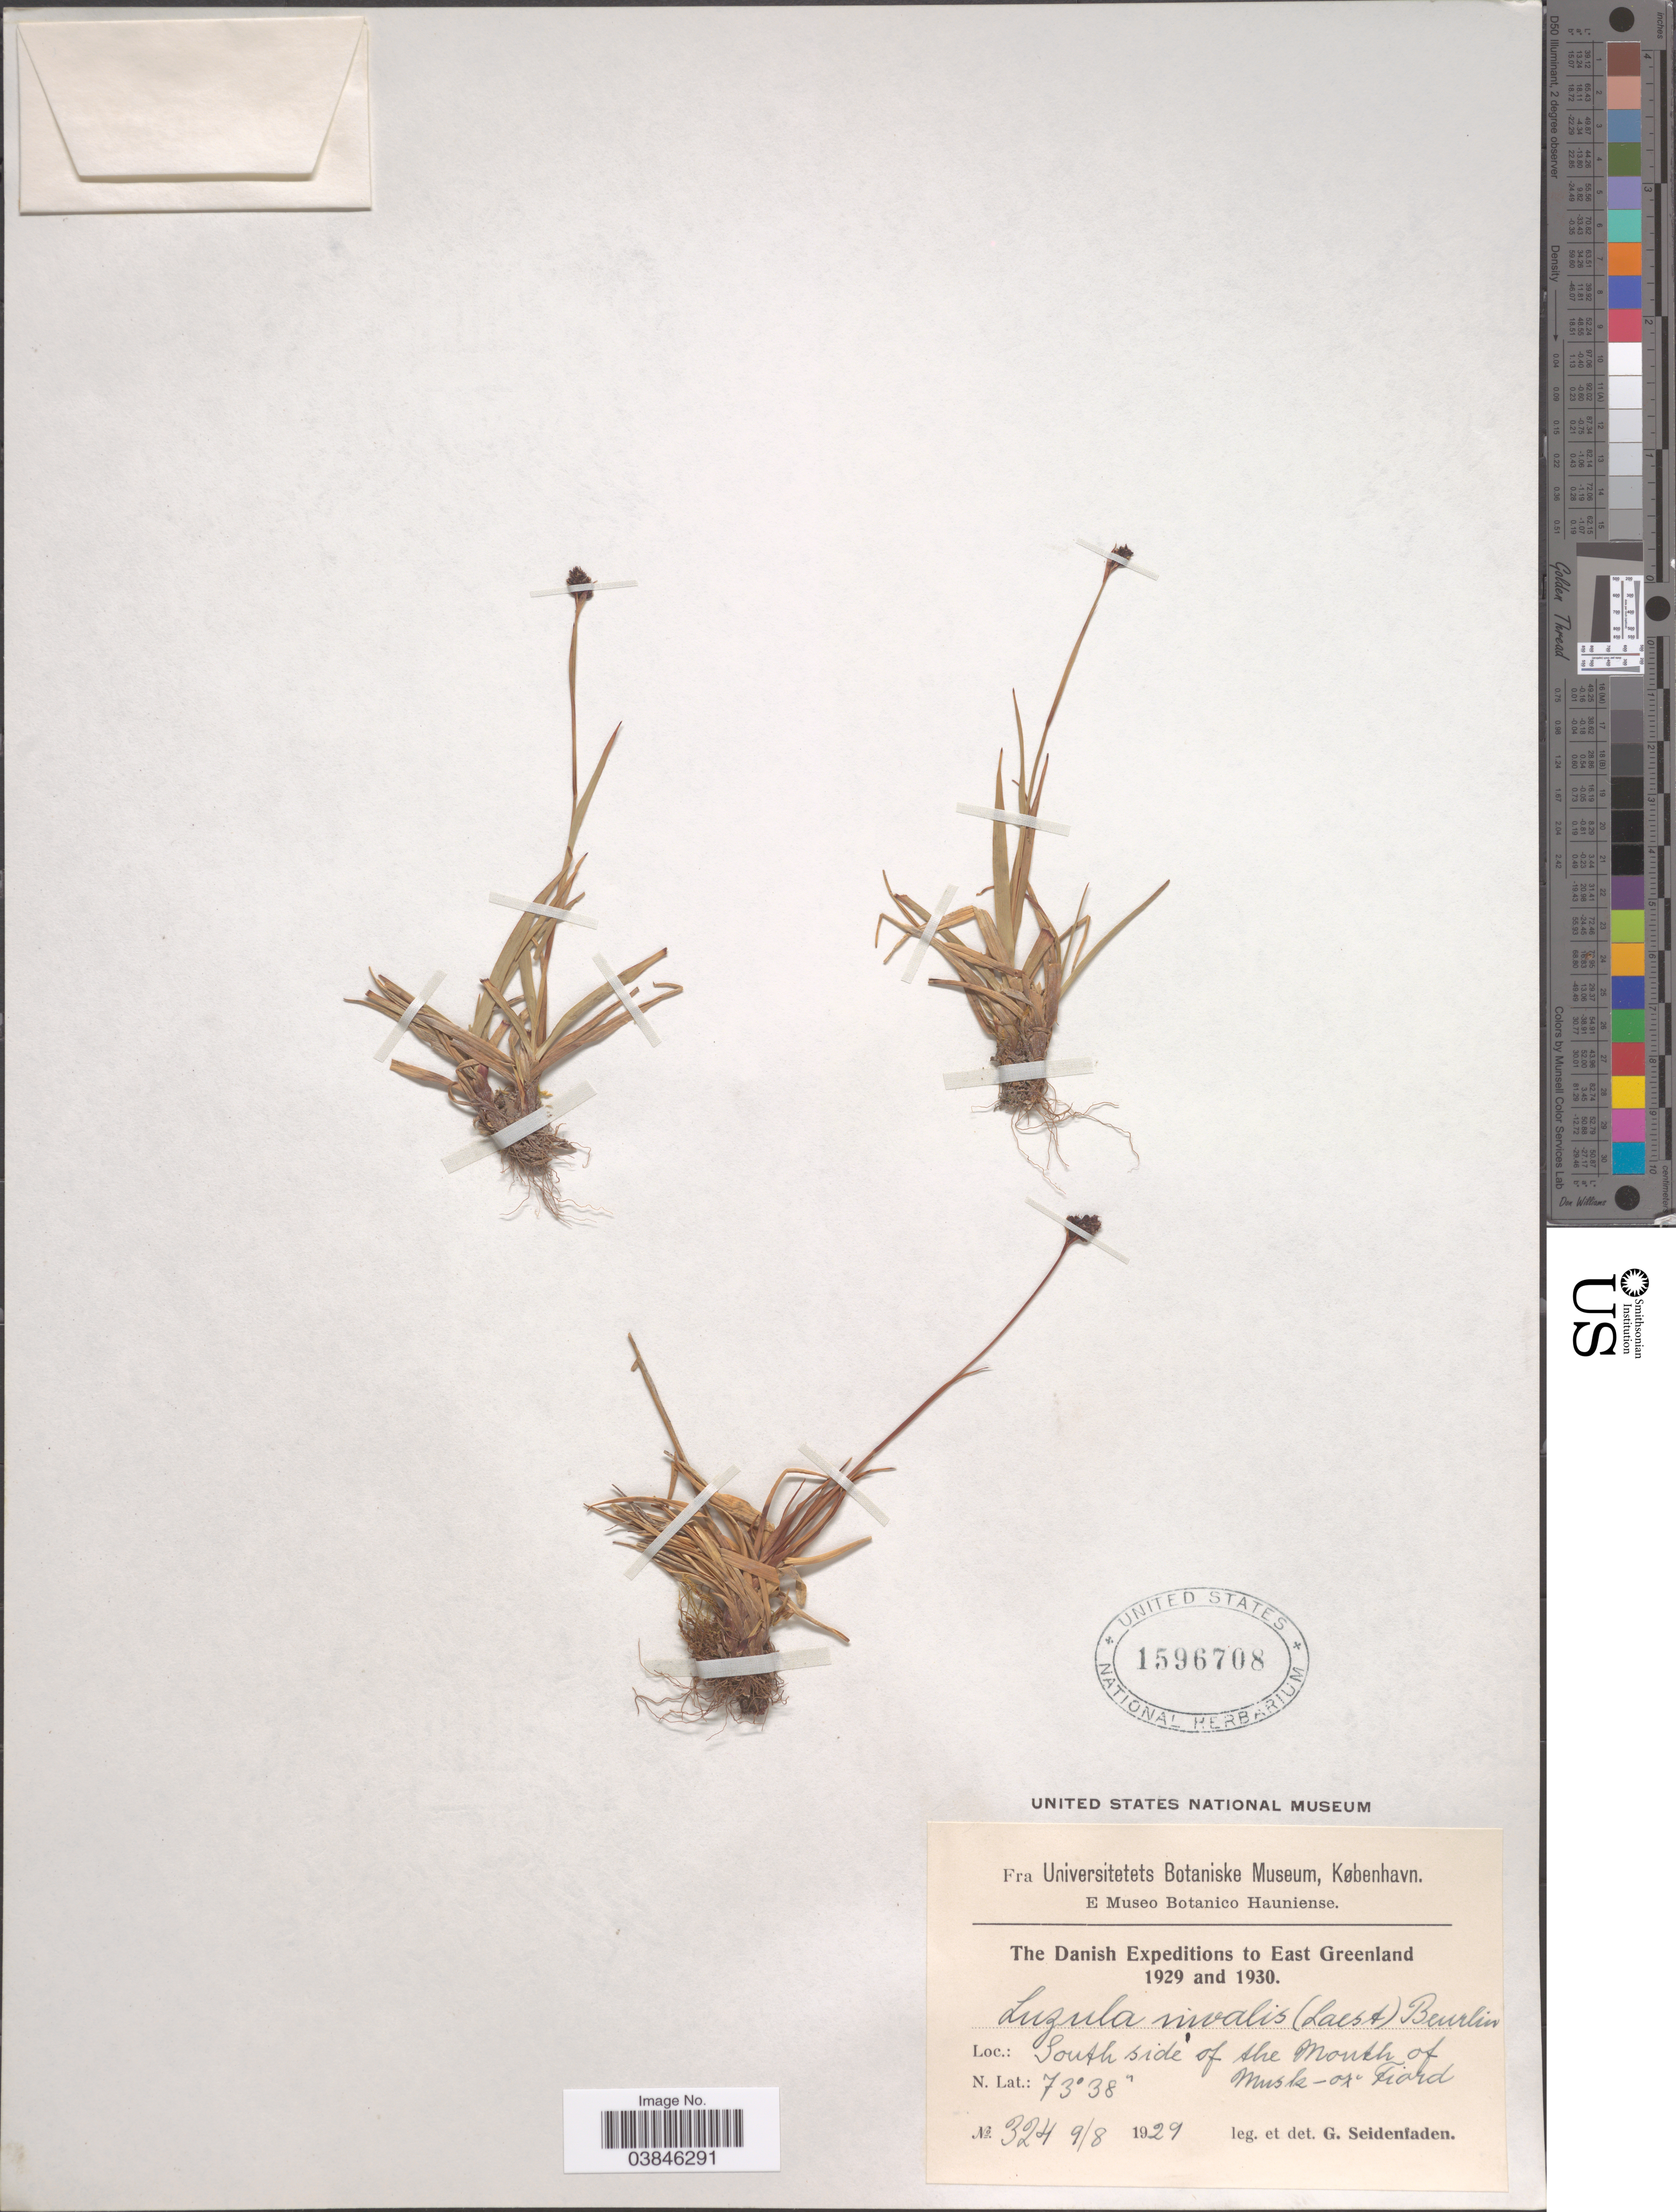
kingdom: Plantae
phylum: Tracheophyta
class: Liliopsida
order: Poales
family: Juncaceae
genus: Luzula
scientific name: Luzula nivalis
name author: (Laest.) Spreng.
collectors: G. Seidenfaden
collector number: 324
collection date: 1929-08-09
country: Greenland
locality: East Greenland. South side of the mouth of Musk-ox Fiord.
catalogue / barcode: US 1596708